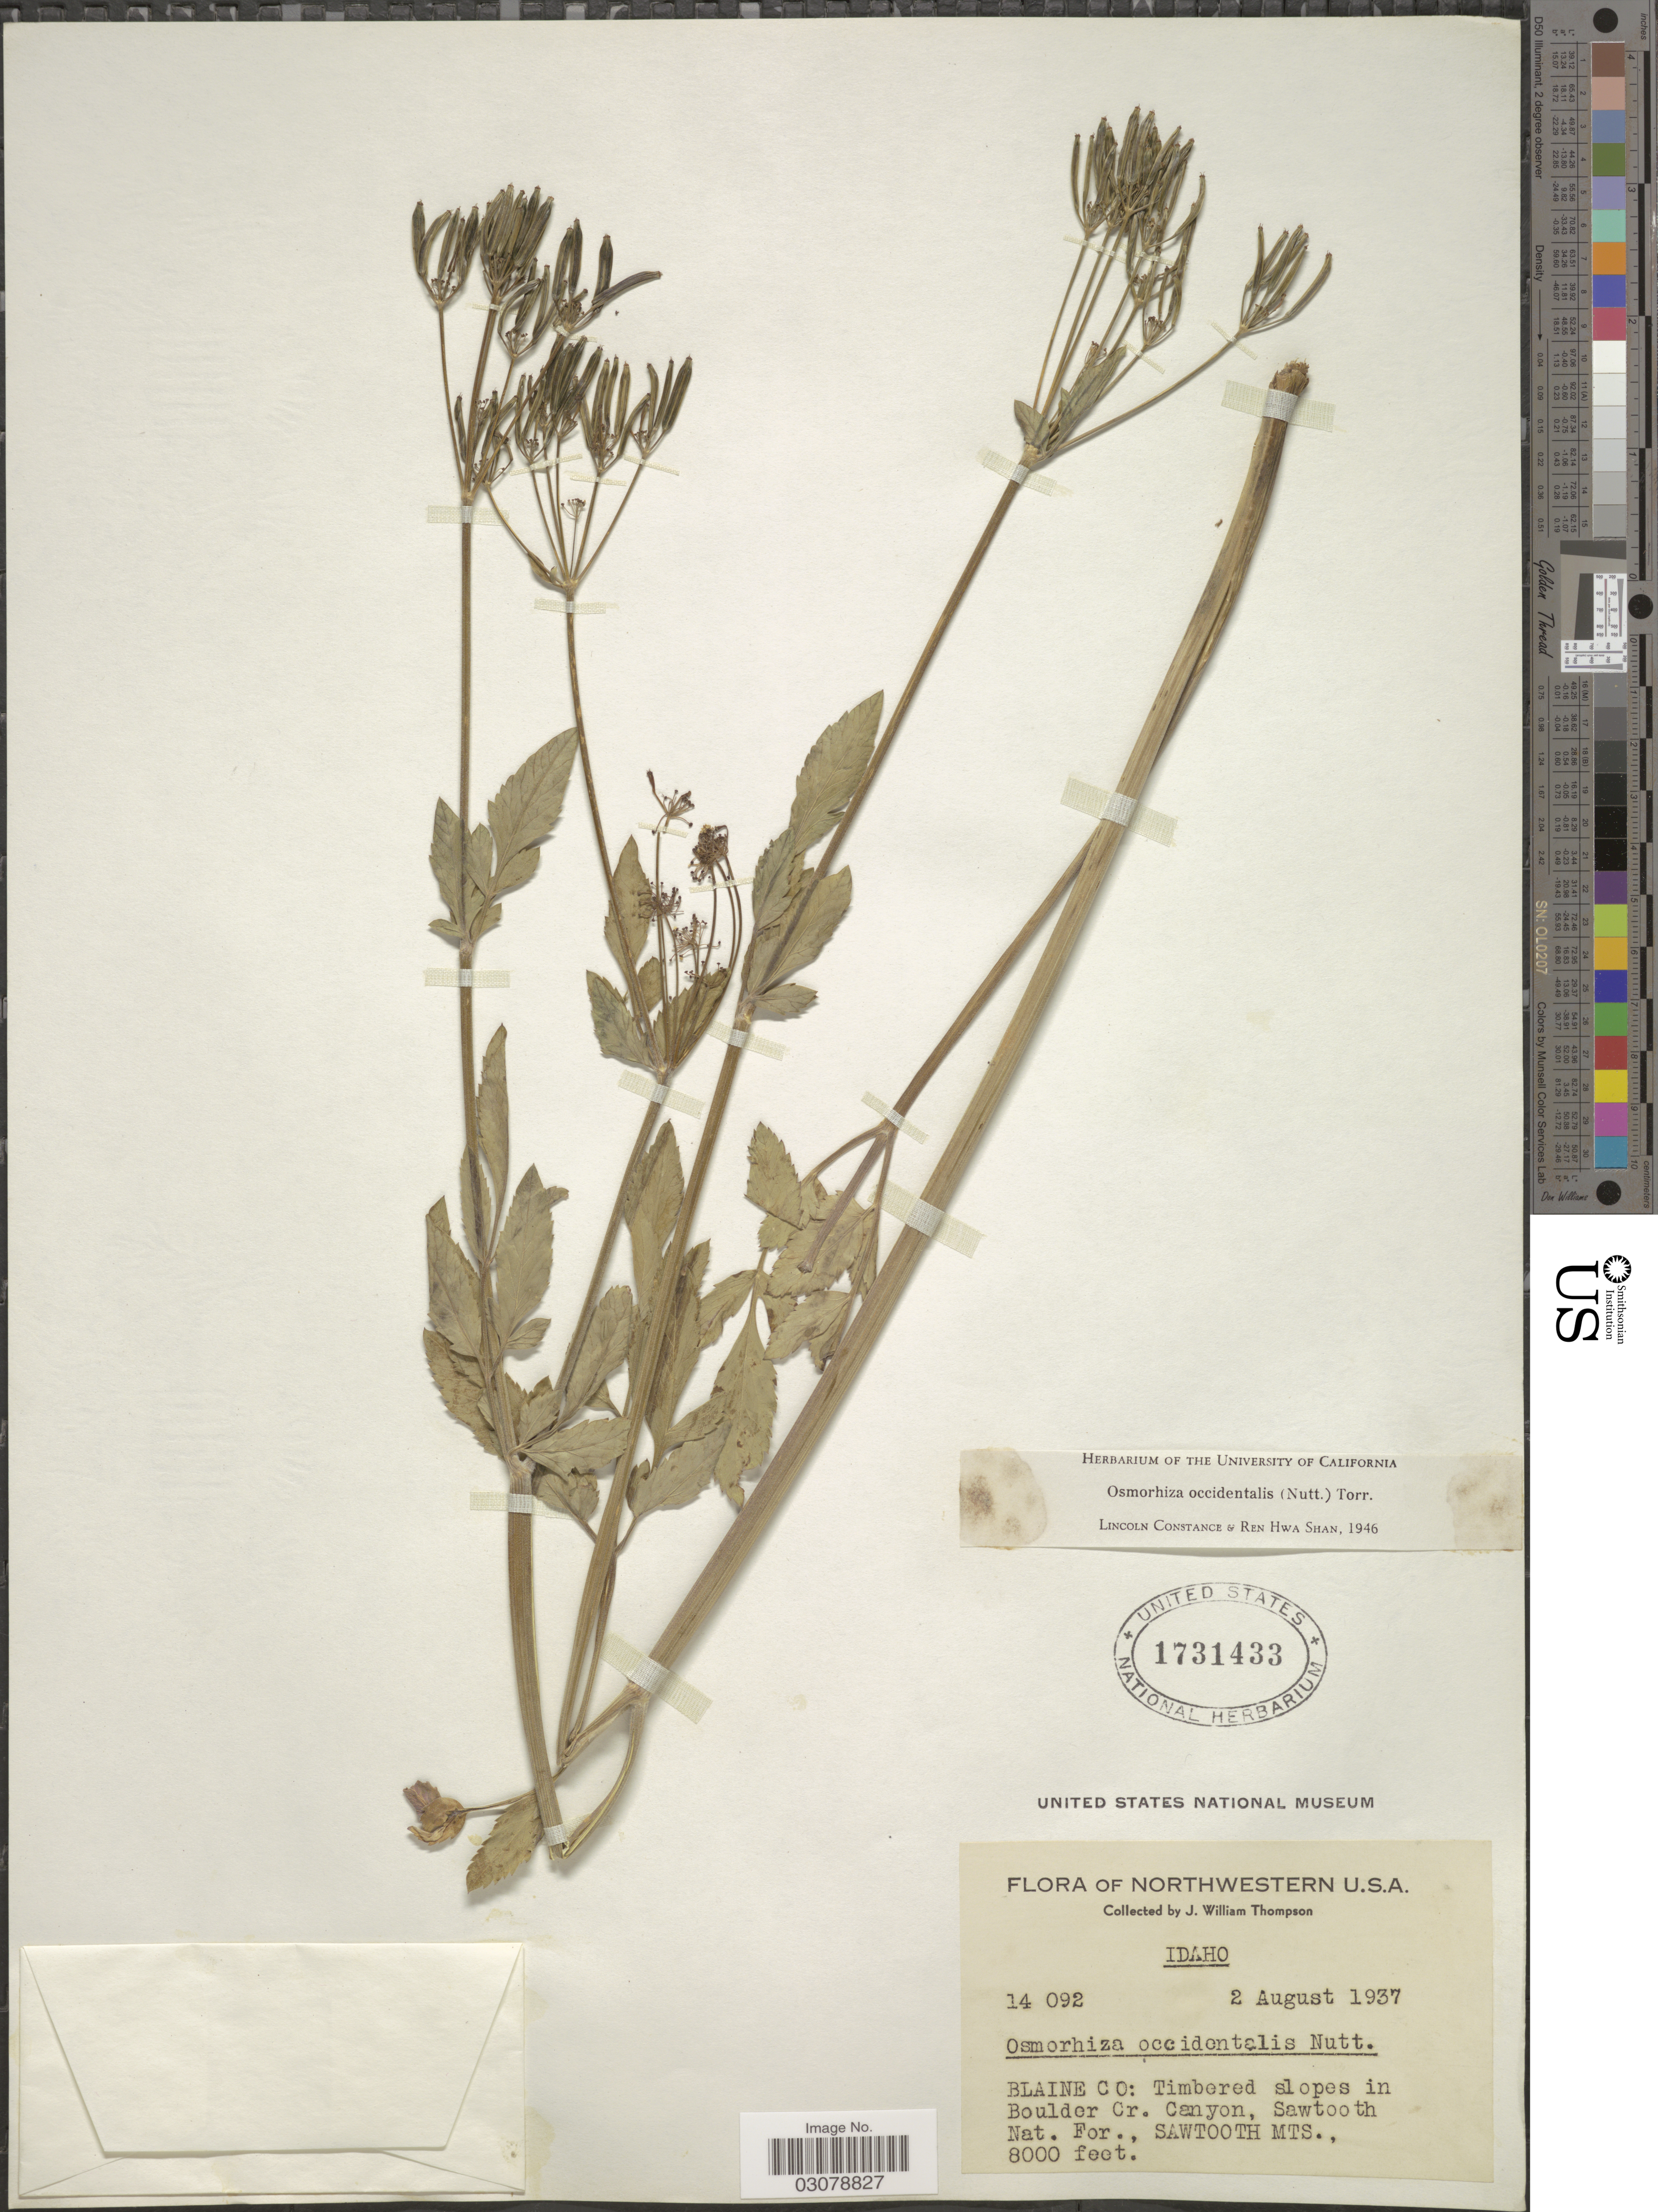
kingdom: Plantae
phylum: Tracheophyta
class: Magnoliopsida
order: Apiales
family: Apiaceae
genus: Osmorhiza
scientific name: Osmorhiza occidentalis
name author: (Nutt.) Torr.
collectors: J. W. Thompson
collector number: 14092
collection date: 1937-08-02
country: United States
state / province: Idaho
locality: Northwestern, Blaine Co: Timbered slopes in Boulder Cr. Canyon, Sawtooth Nat. For., Sawtooth Mts.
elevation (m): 2438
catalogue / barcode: US 1731433